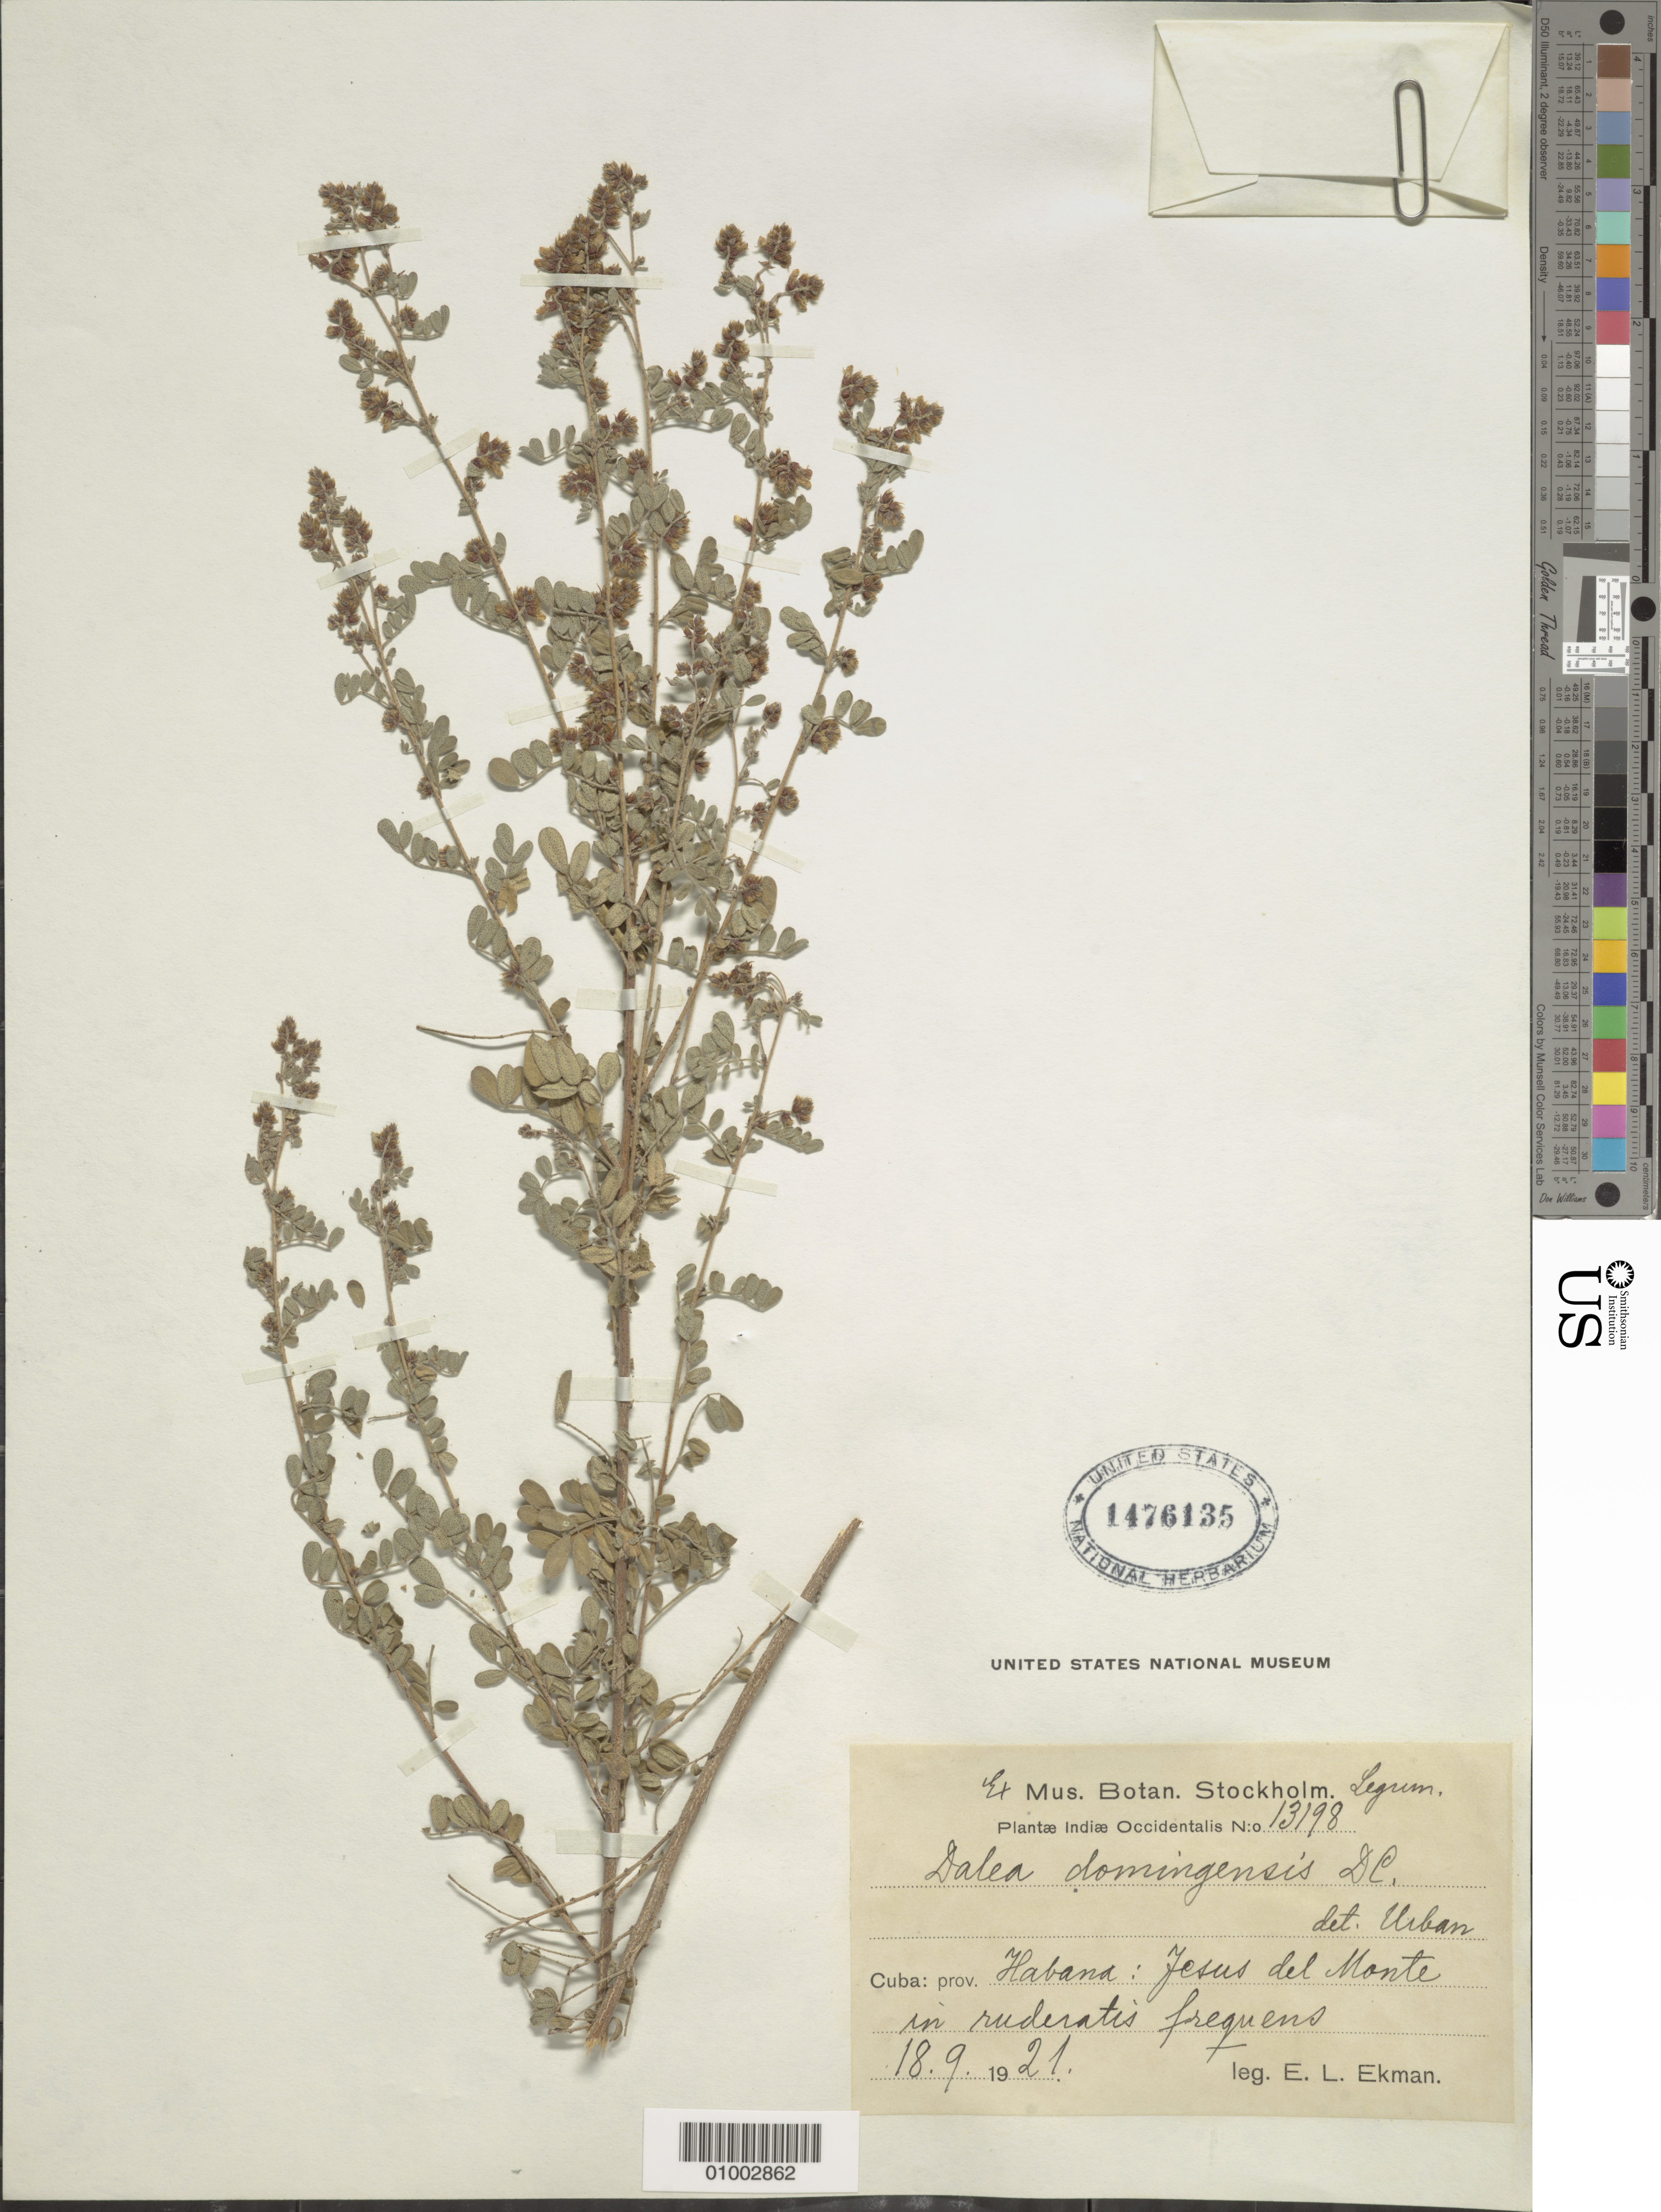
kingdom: Plantae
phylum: Tracheophyta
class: Magnoliopsida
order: Fabales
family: Fabaceae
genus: Dalea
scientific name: Dalea scandens var. paucifolia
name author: (J.M. Coult.) Barneby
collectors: E. L. Ekman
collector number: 13198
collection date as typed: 18 Sep 1921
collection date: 1921-09-18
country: Cuba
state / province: La Habana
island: Cuba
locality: Jesus del Monte in ruderatis frequens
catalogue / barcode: US 1476135